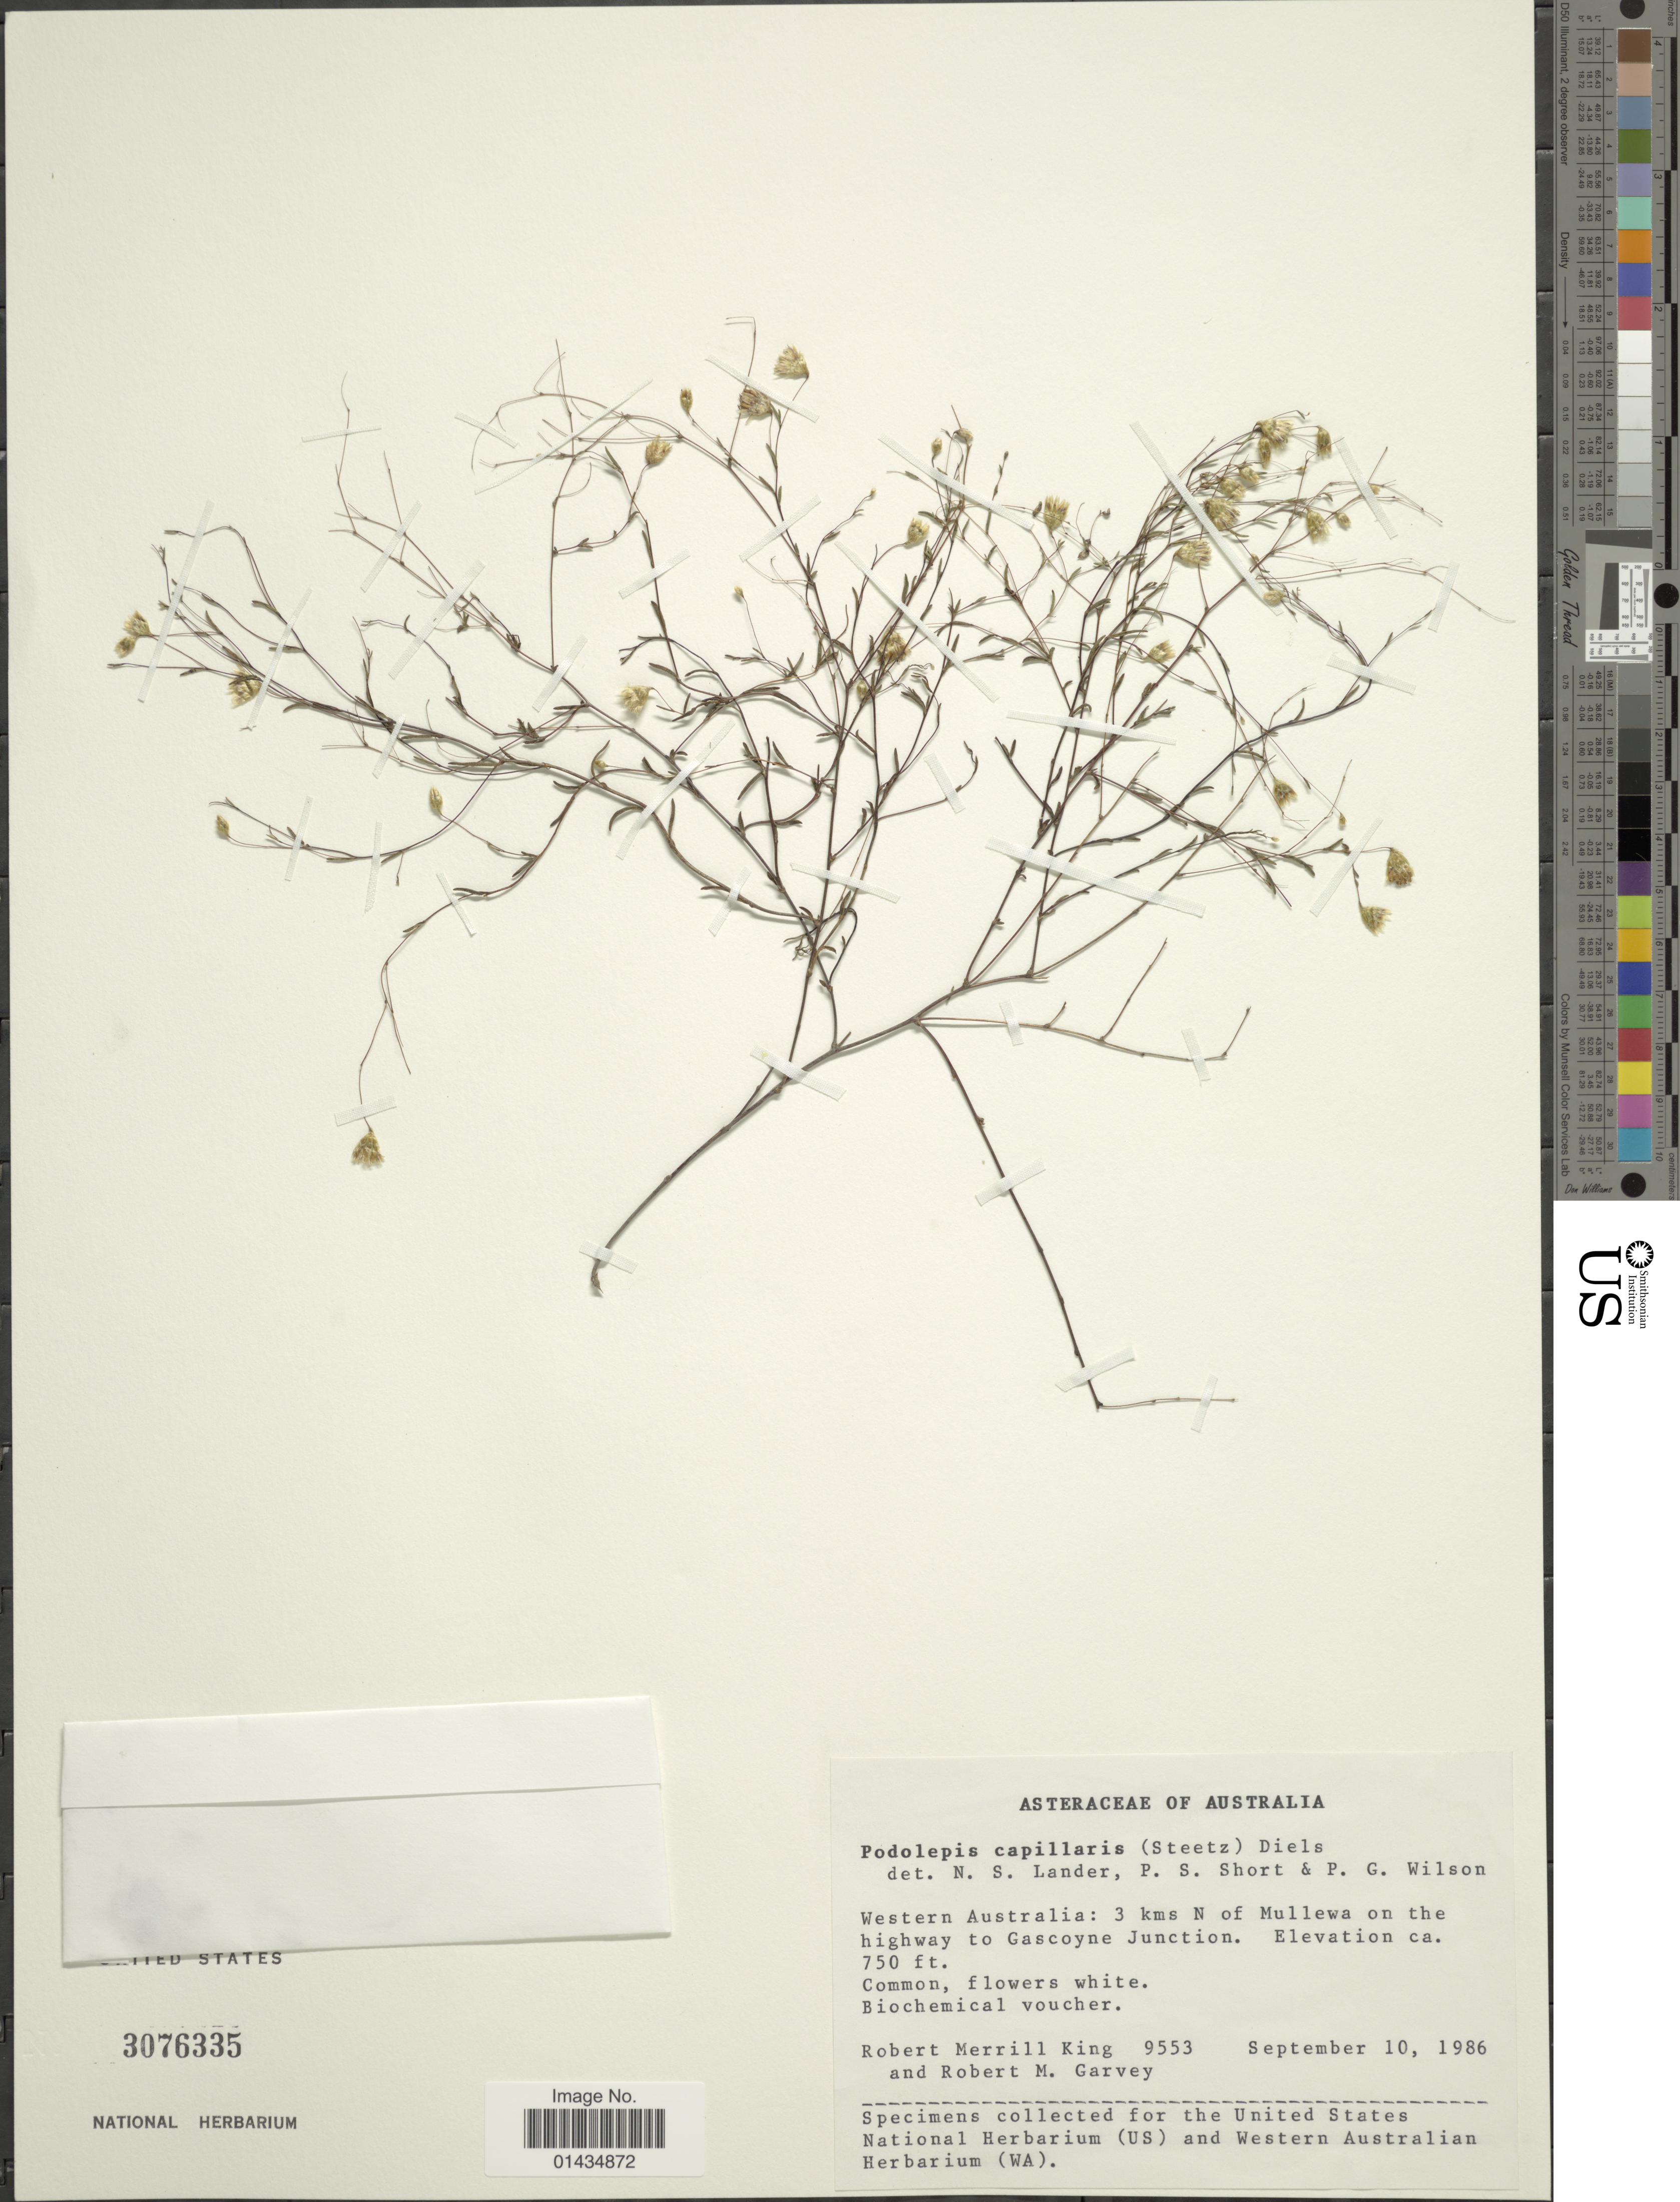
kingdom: Plantae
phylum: Tracheophyta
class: Magnoliopsida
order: Asterales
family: Asteraceae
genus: Podolepis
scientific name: Podolepis capillaris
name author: (Steetz) Diels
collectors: R. M. King & R. Garvey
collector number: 9553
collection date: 1986-09-10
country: Australia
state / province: Western Australia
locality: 3 kms N of Mullewa on the highway to GAscoyne Junction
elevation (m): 229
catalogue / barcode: US 3076335